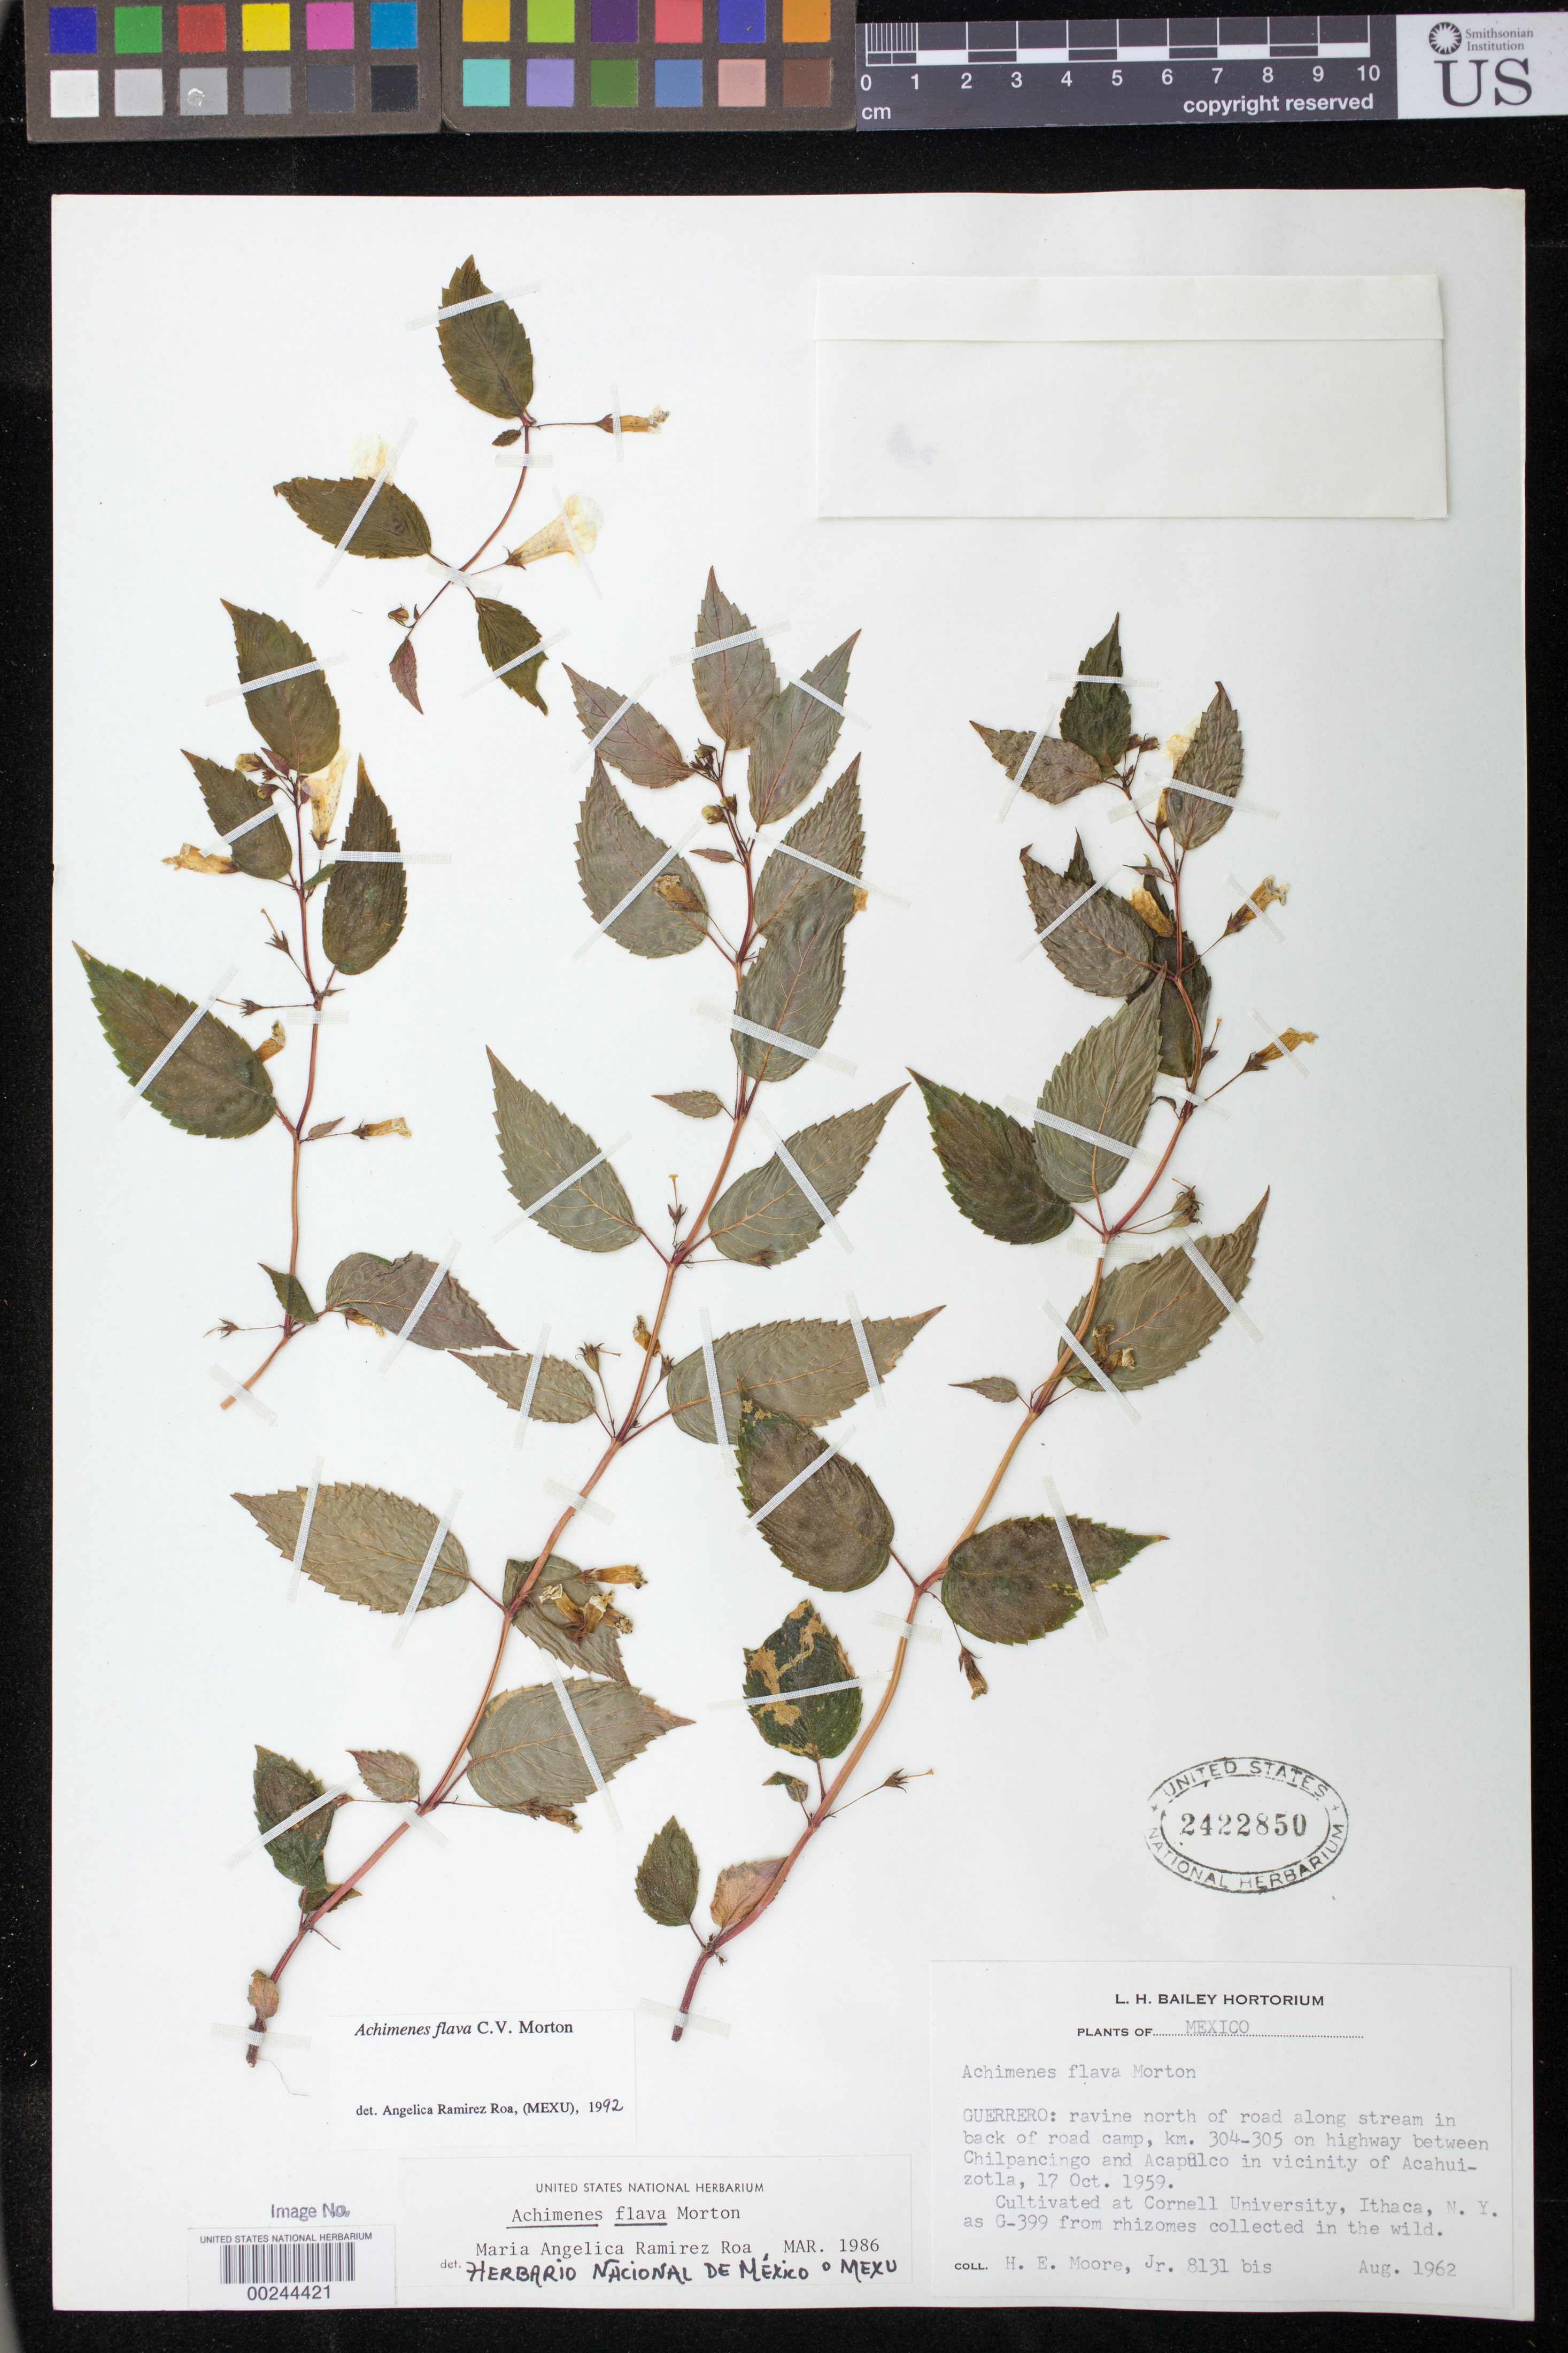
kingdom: Plantae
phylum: Tracheophyta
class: Magnoliopsida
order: Lamiales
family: Gesneriaceae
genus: Achimenes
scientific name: Achimenes flava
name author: C.V. Morton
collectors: H. E. Moore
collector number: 8131 bis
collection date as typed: Aug 1962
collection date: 1962-08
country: Mexico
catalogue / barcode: US 2422850